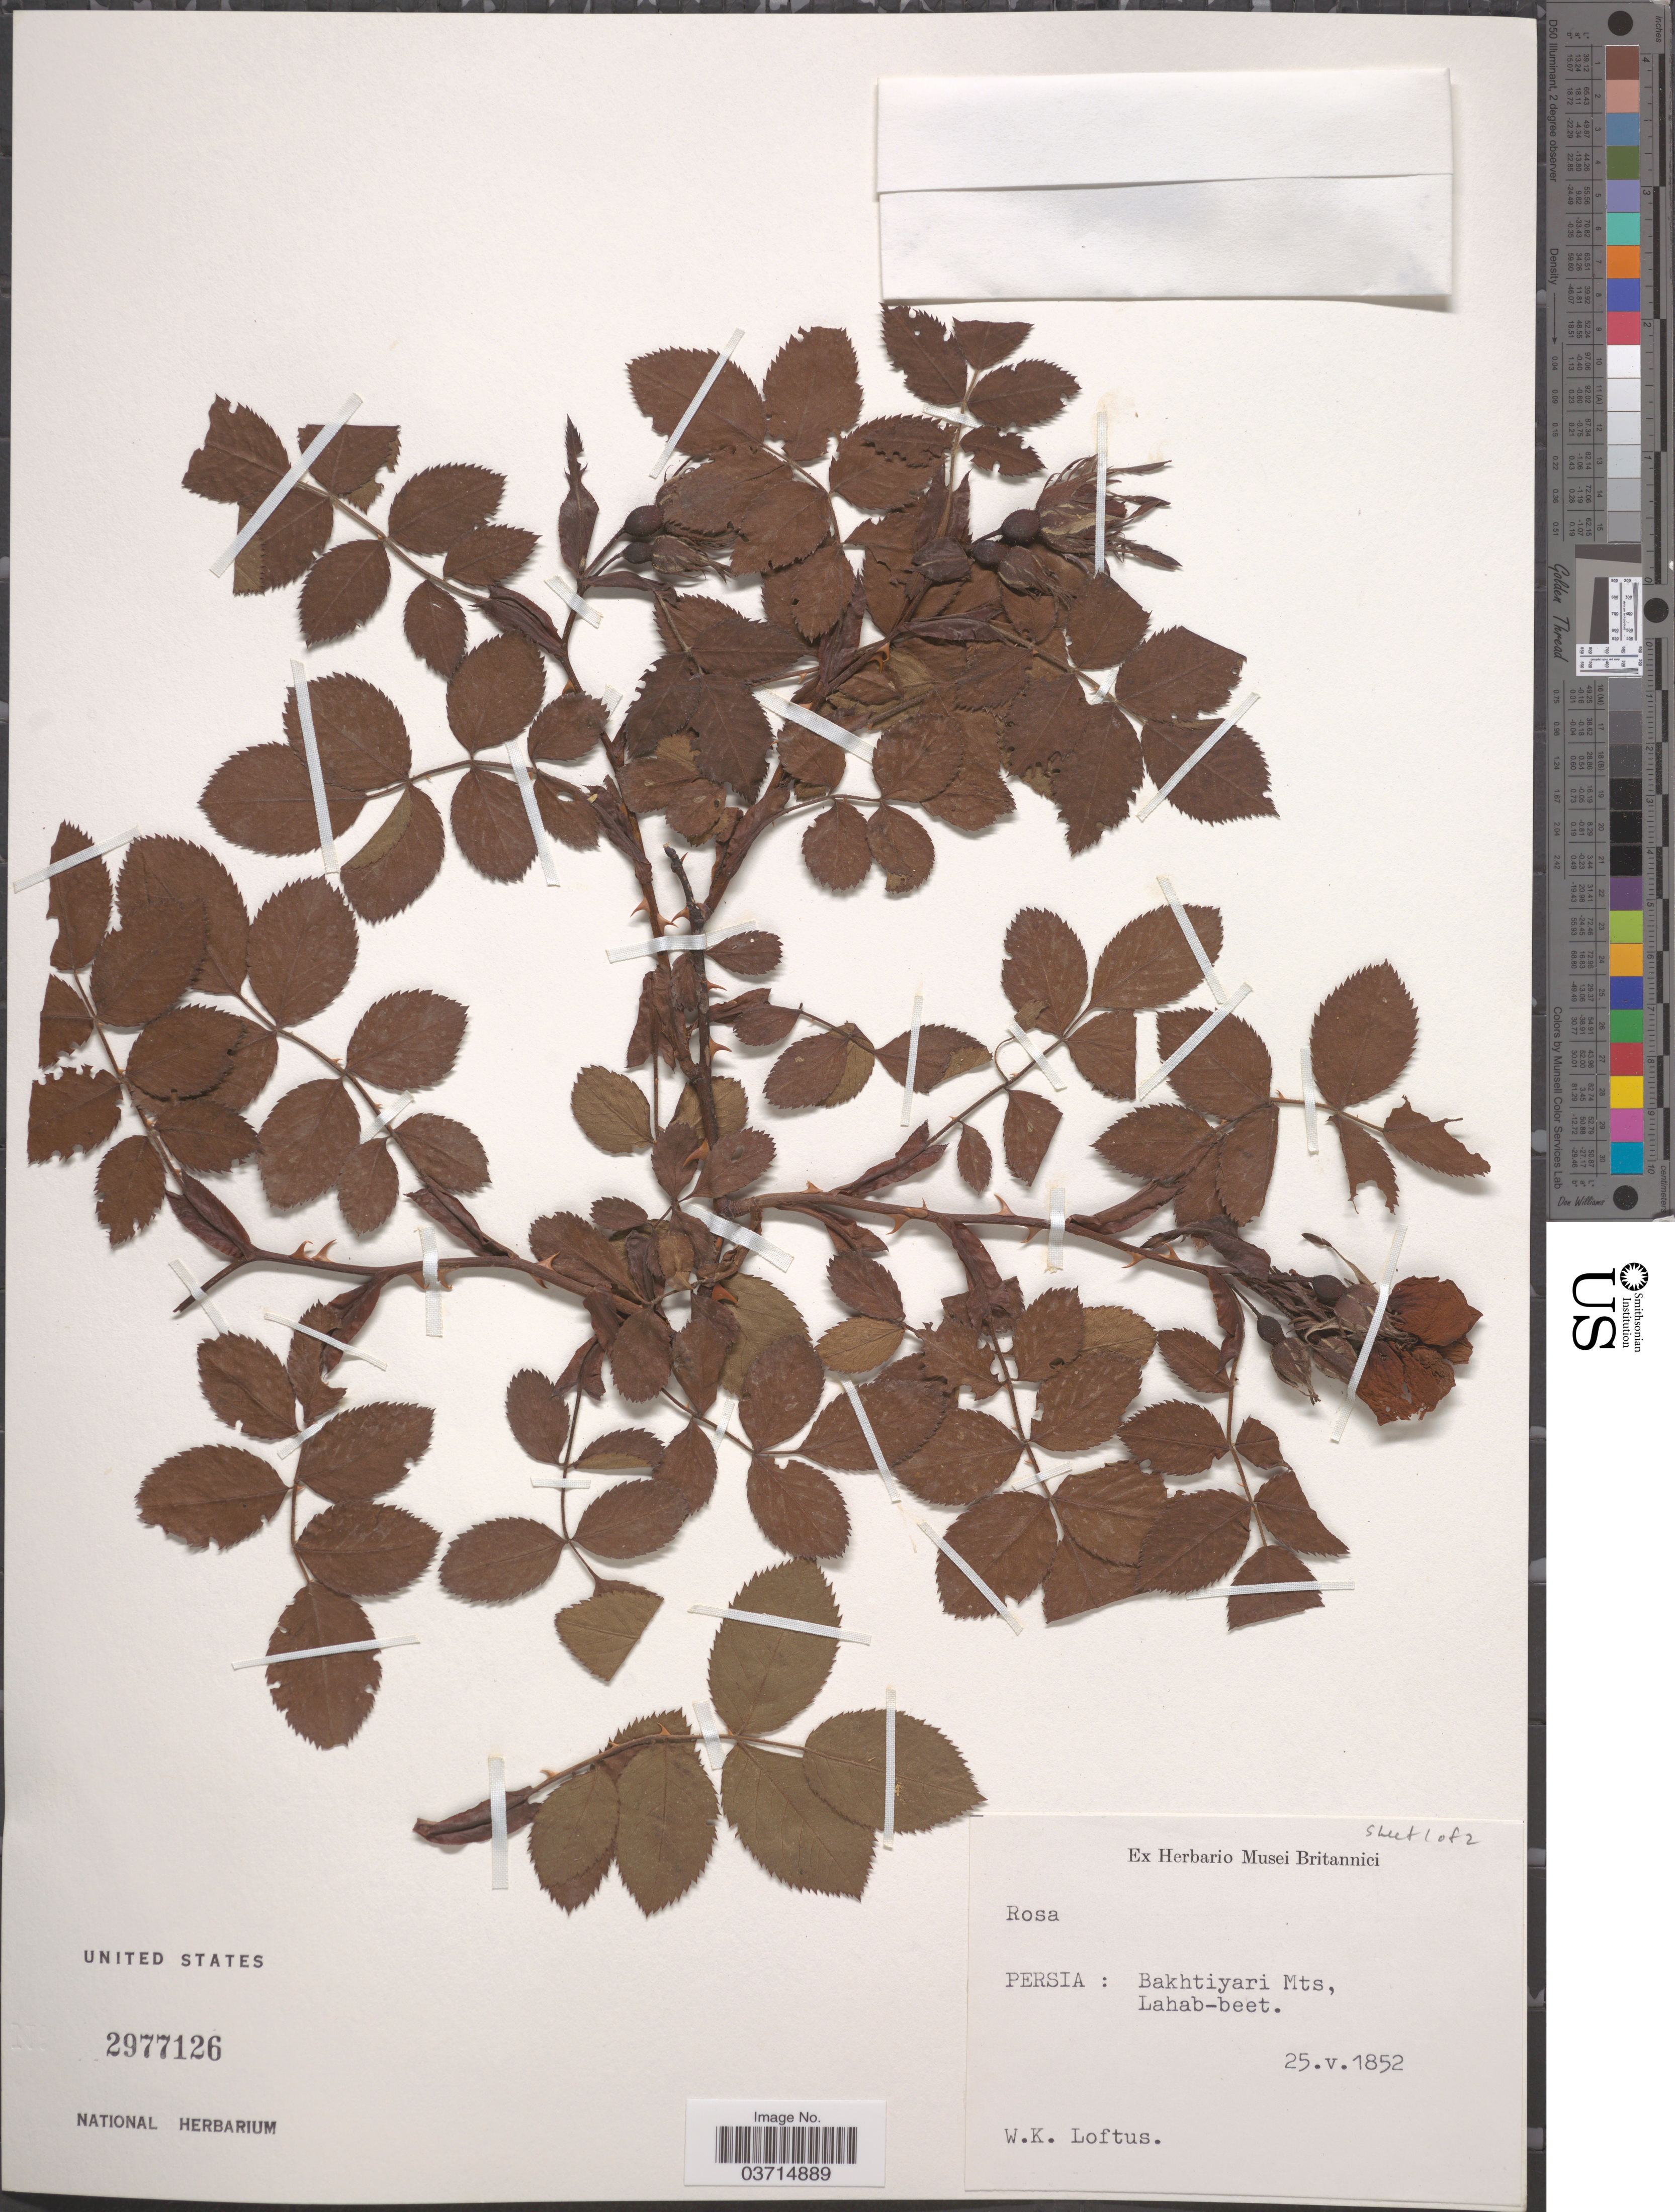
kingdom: Plantae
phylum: Tracheophyta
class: Magnoliopsida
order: Rosales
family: Rosaceae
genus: Rosa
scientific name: Rosa sp.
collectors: W. Loftus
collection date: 1852-05-25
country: Iran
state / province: Chahar Mahaal and Bakhtiari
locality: Persia: Bakhtiyari Mts, Lahab-beet.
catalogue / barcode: US 2977126